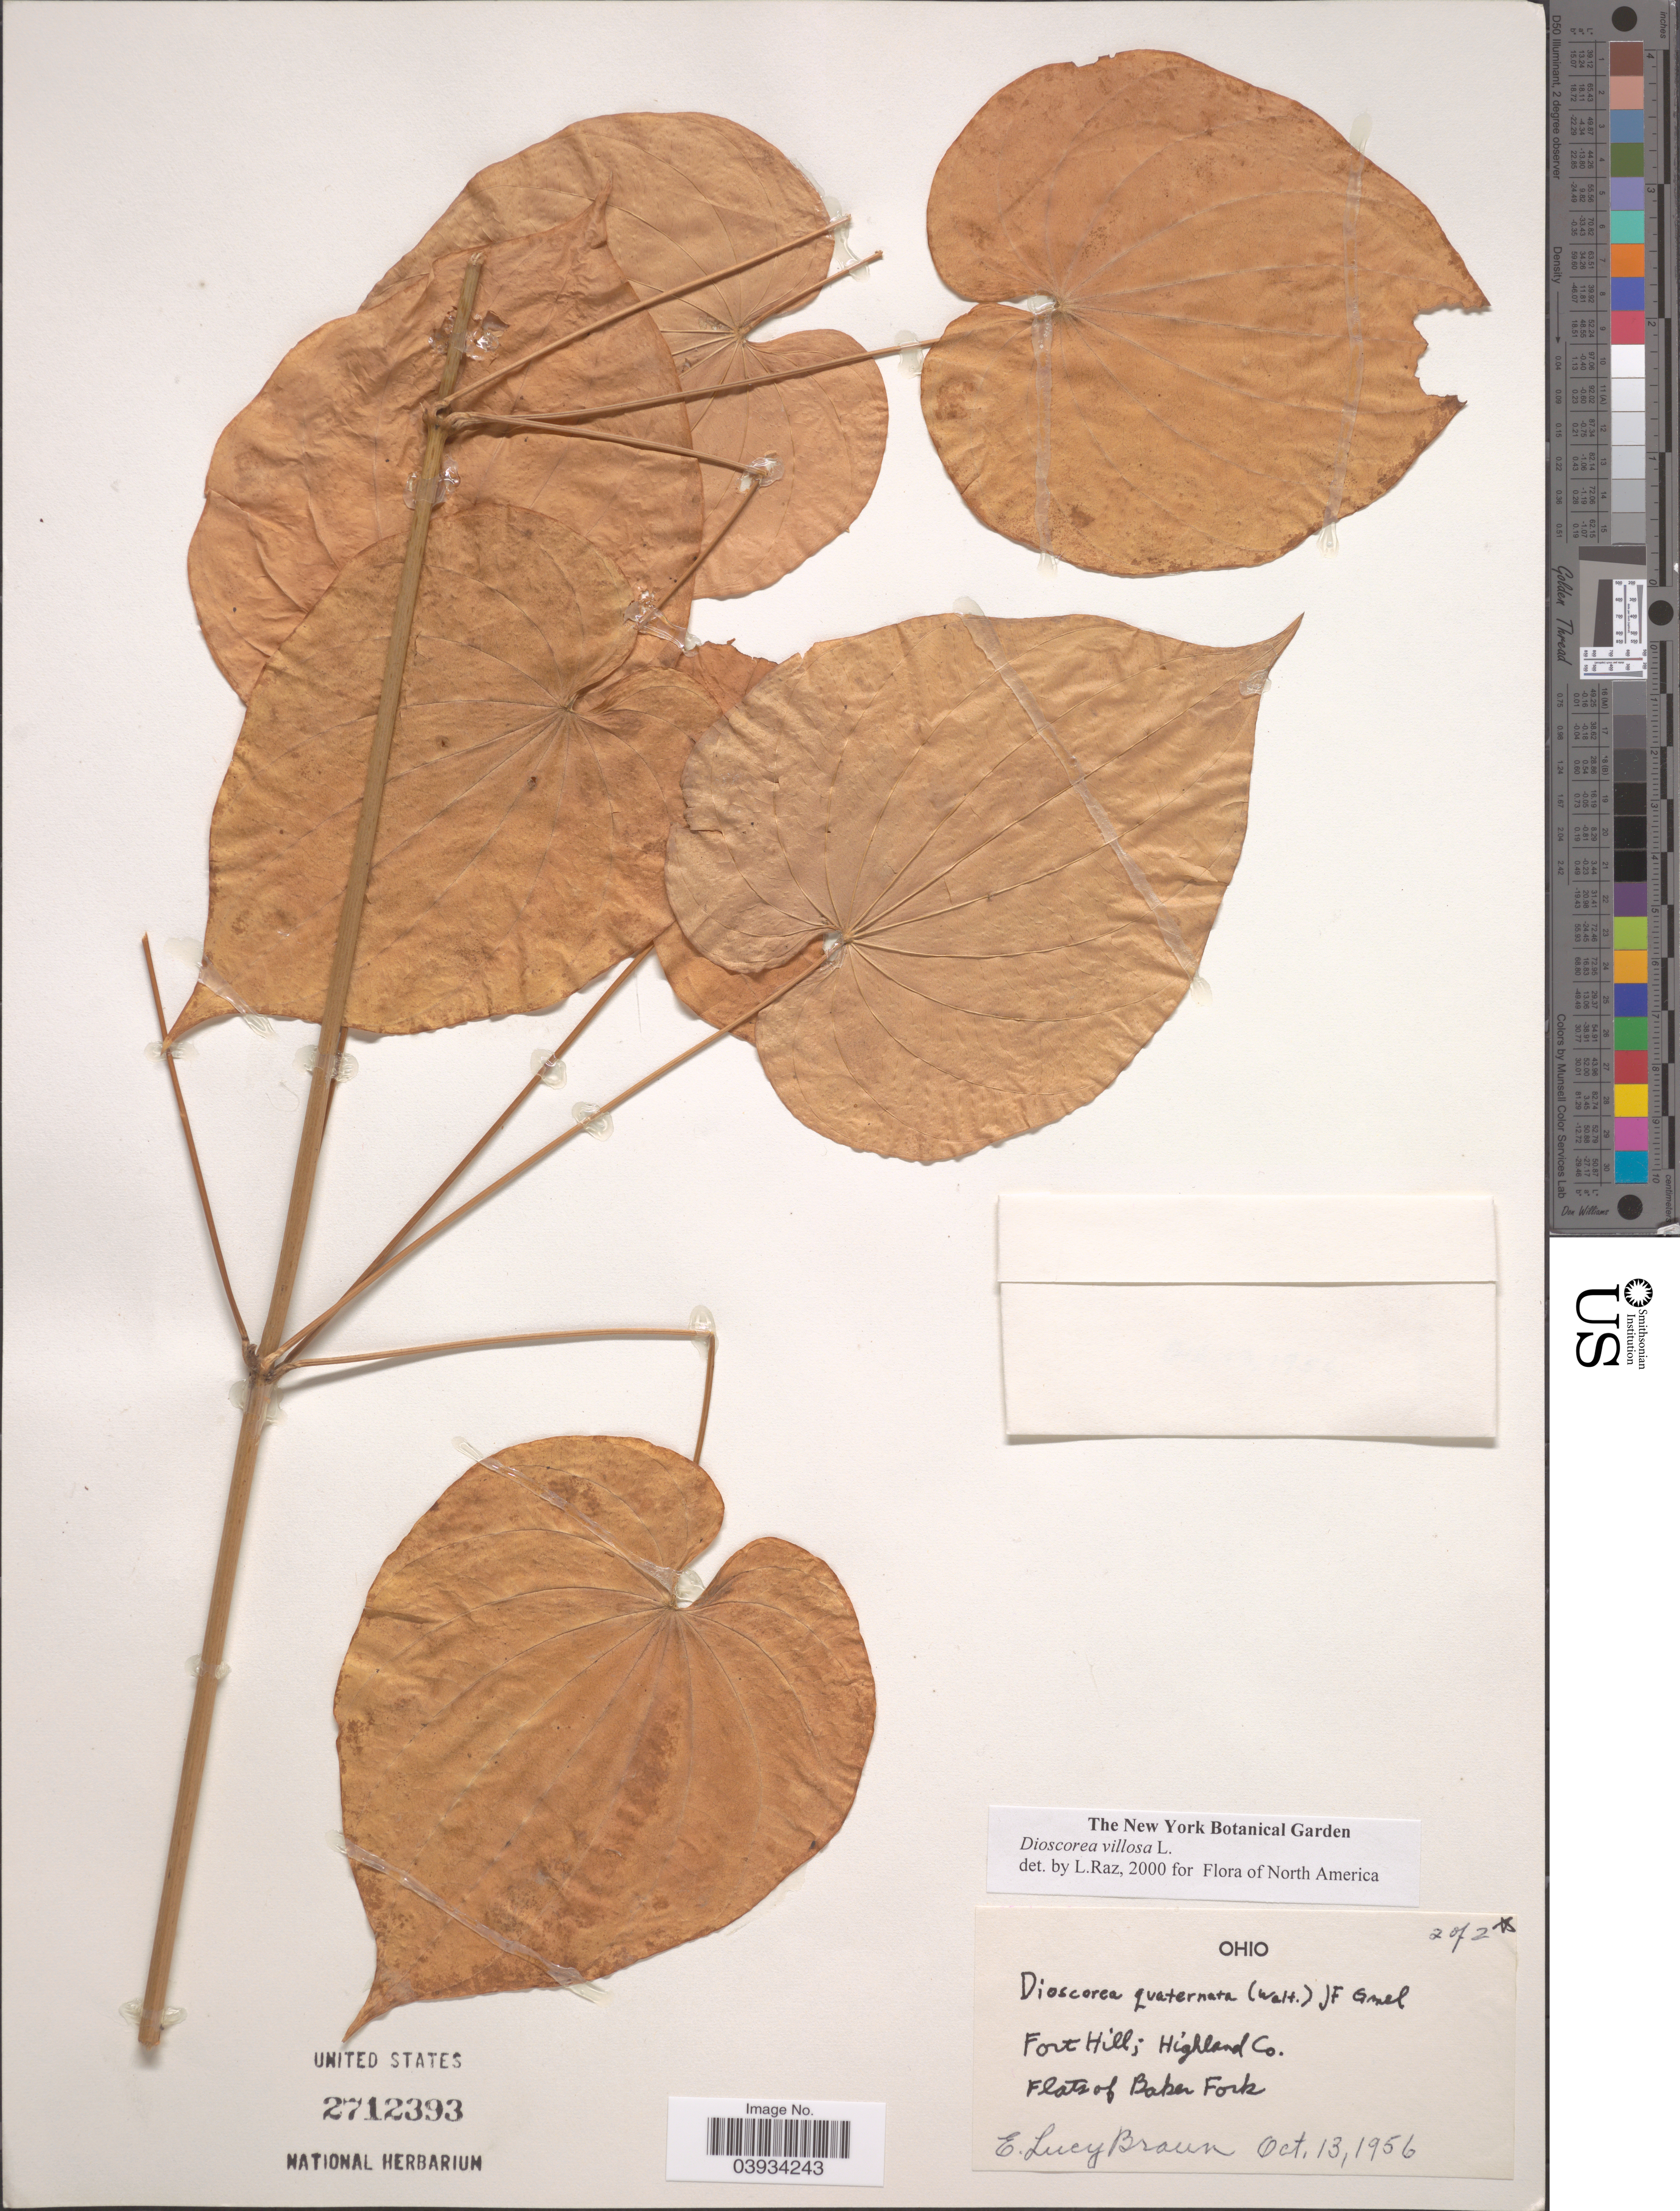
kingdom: Plantae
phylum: Tracheophyta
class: Liliopsida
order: Dioscoreales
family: Dioscoreaceae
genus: Dioscorea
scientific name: Dioscorea villosa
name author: L.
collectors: E. L. Braun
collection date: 1956-10-13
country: United States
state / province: Ohio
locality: Fort Hill, Highland Co. Flats of Baker Fork.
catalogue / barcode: US 2712393